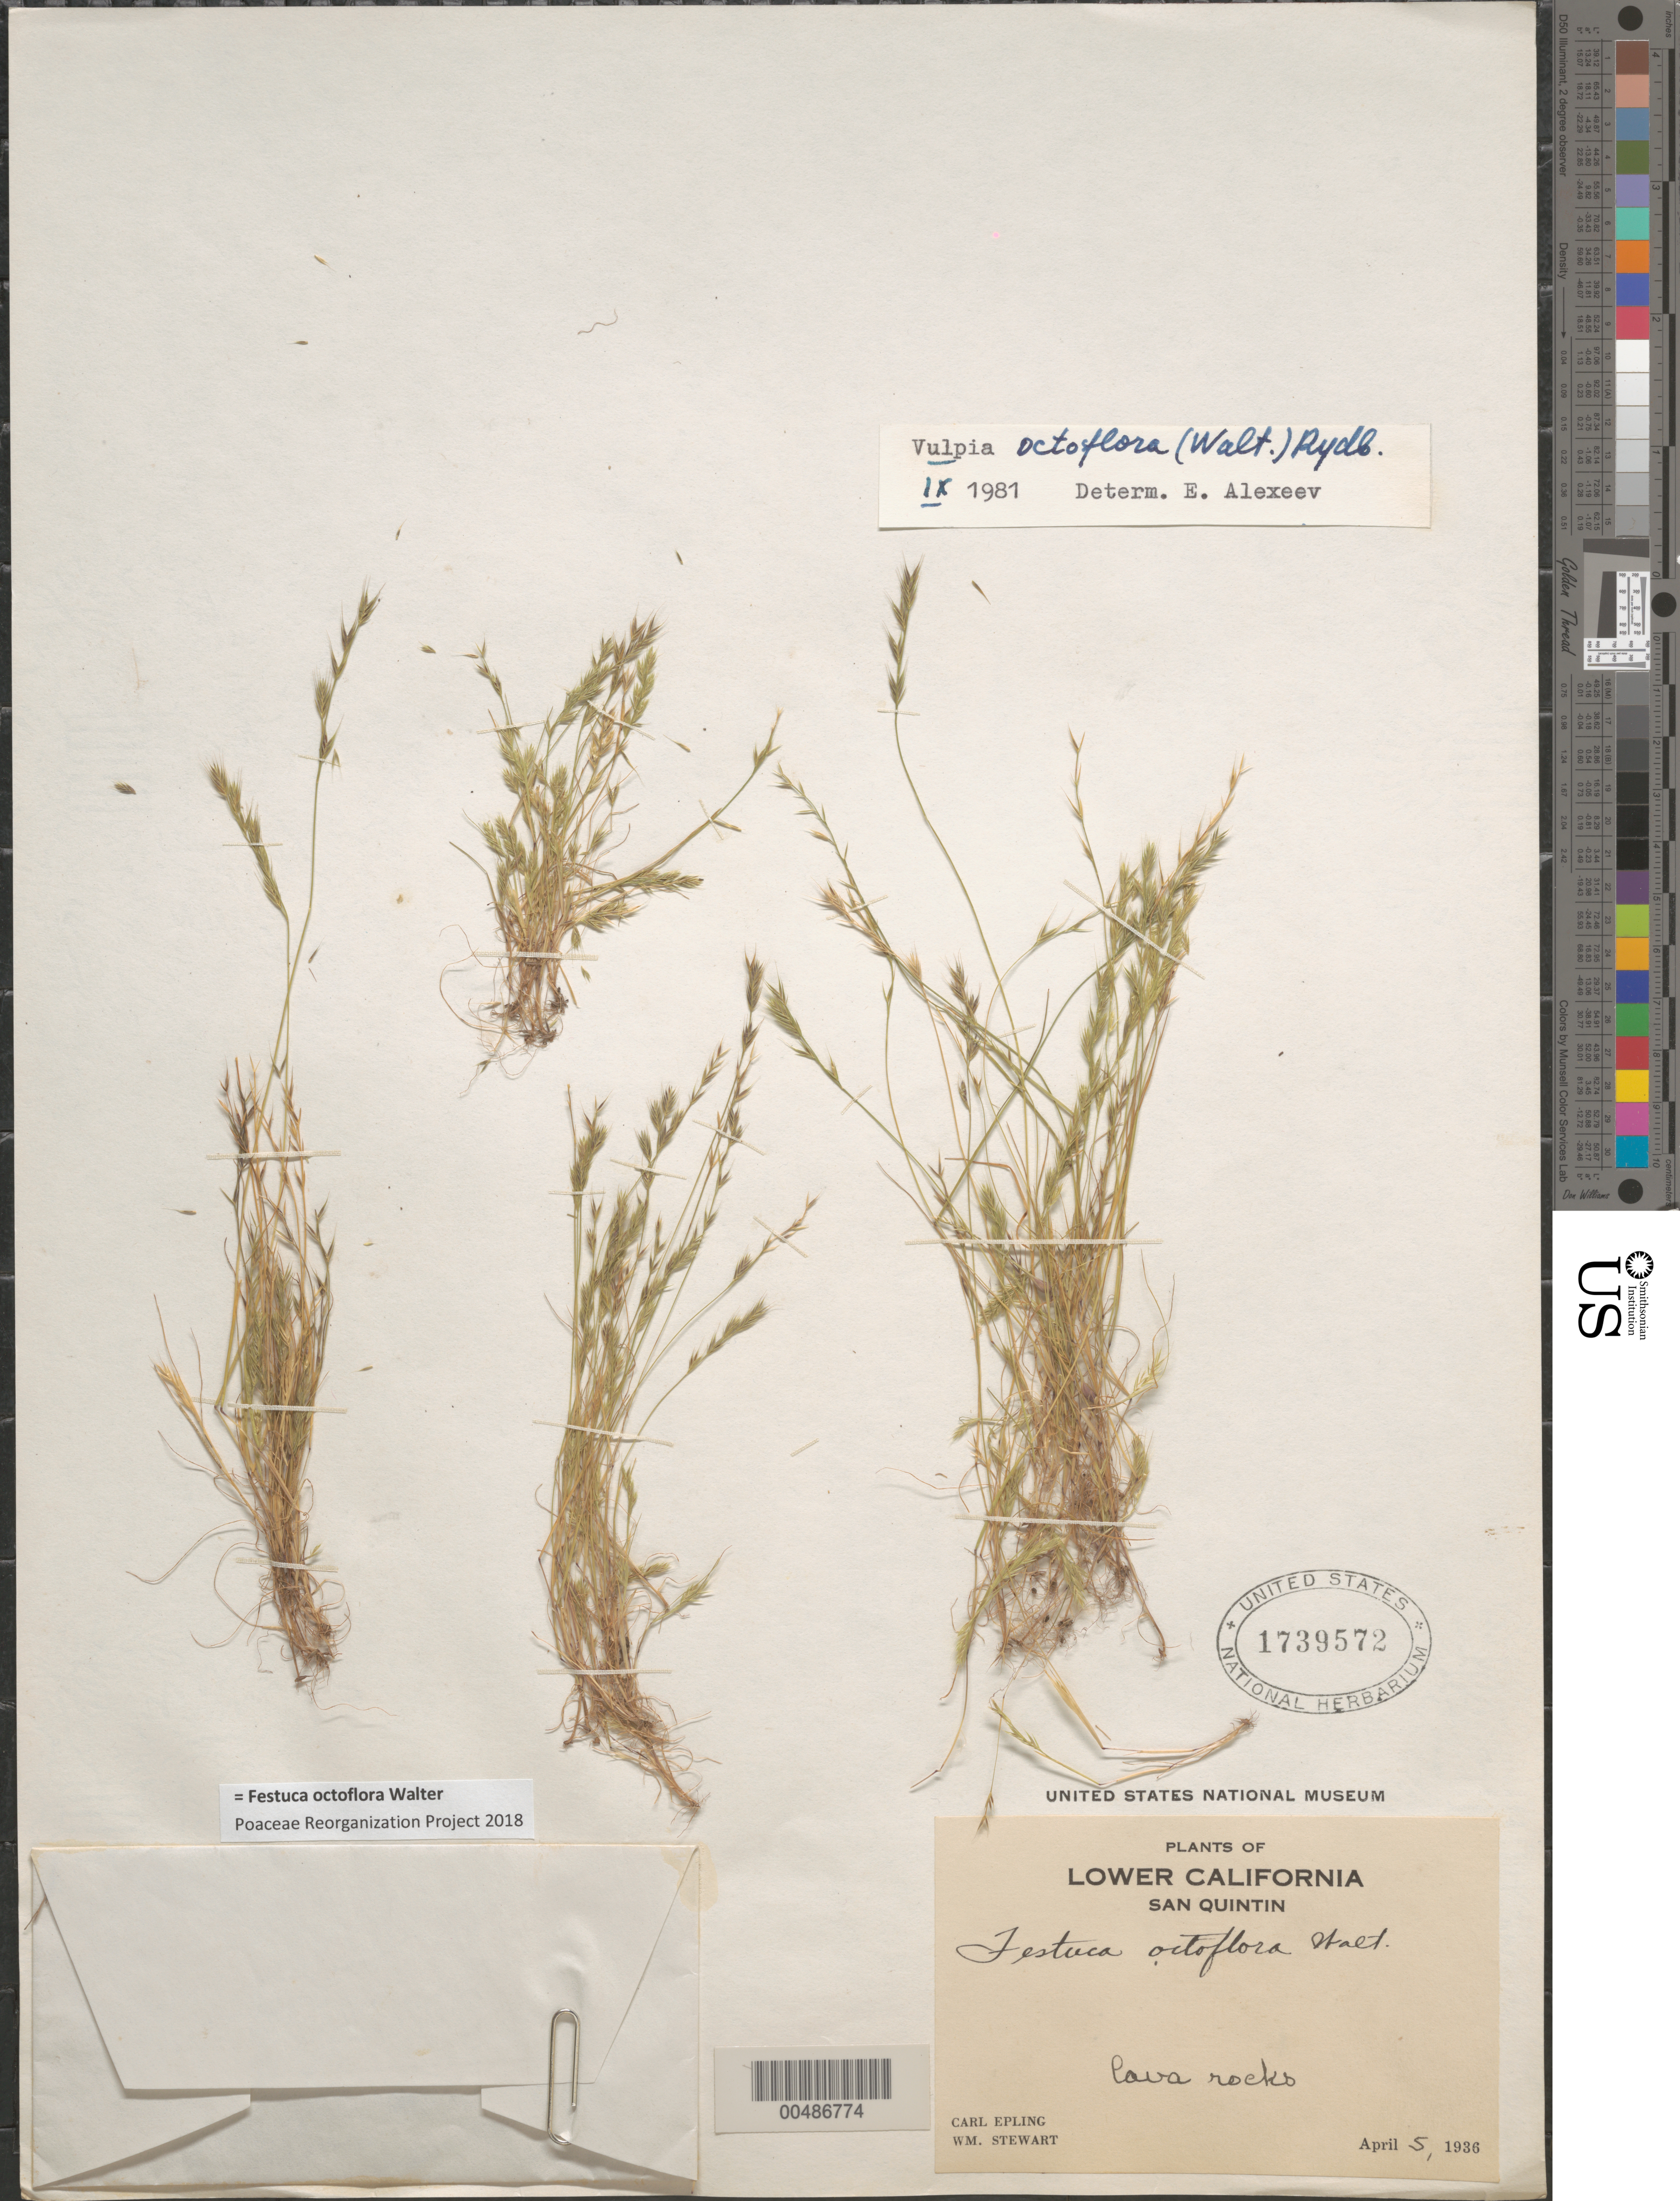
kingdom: Plantae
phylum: Tracheophyta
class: Liliopsida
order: Poales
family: Poaceae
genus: Festuca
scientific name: Festuca octoflora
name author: Walter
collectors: C. C. Epling & W. Stewart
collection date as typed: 5 Apr 1936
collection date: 1936-04-05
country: Mexico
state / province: Baja California Norte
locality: Lower California, San Quintin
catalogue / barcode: US 1739572